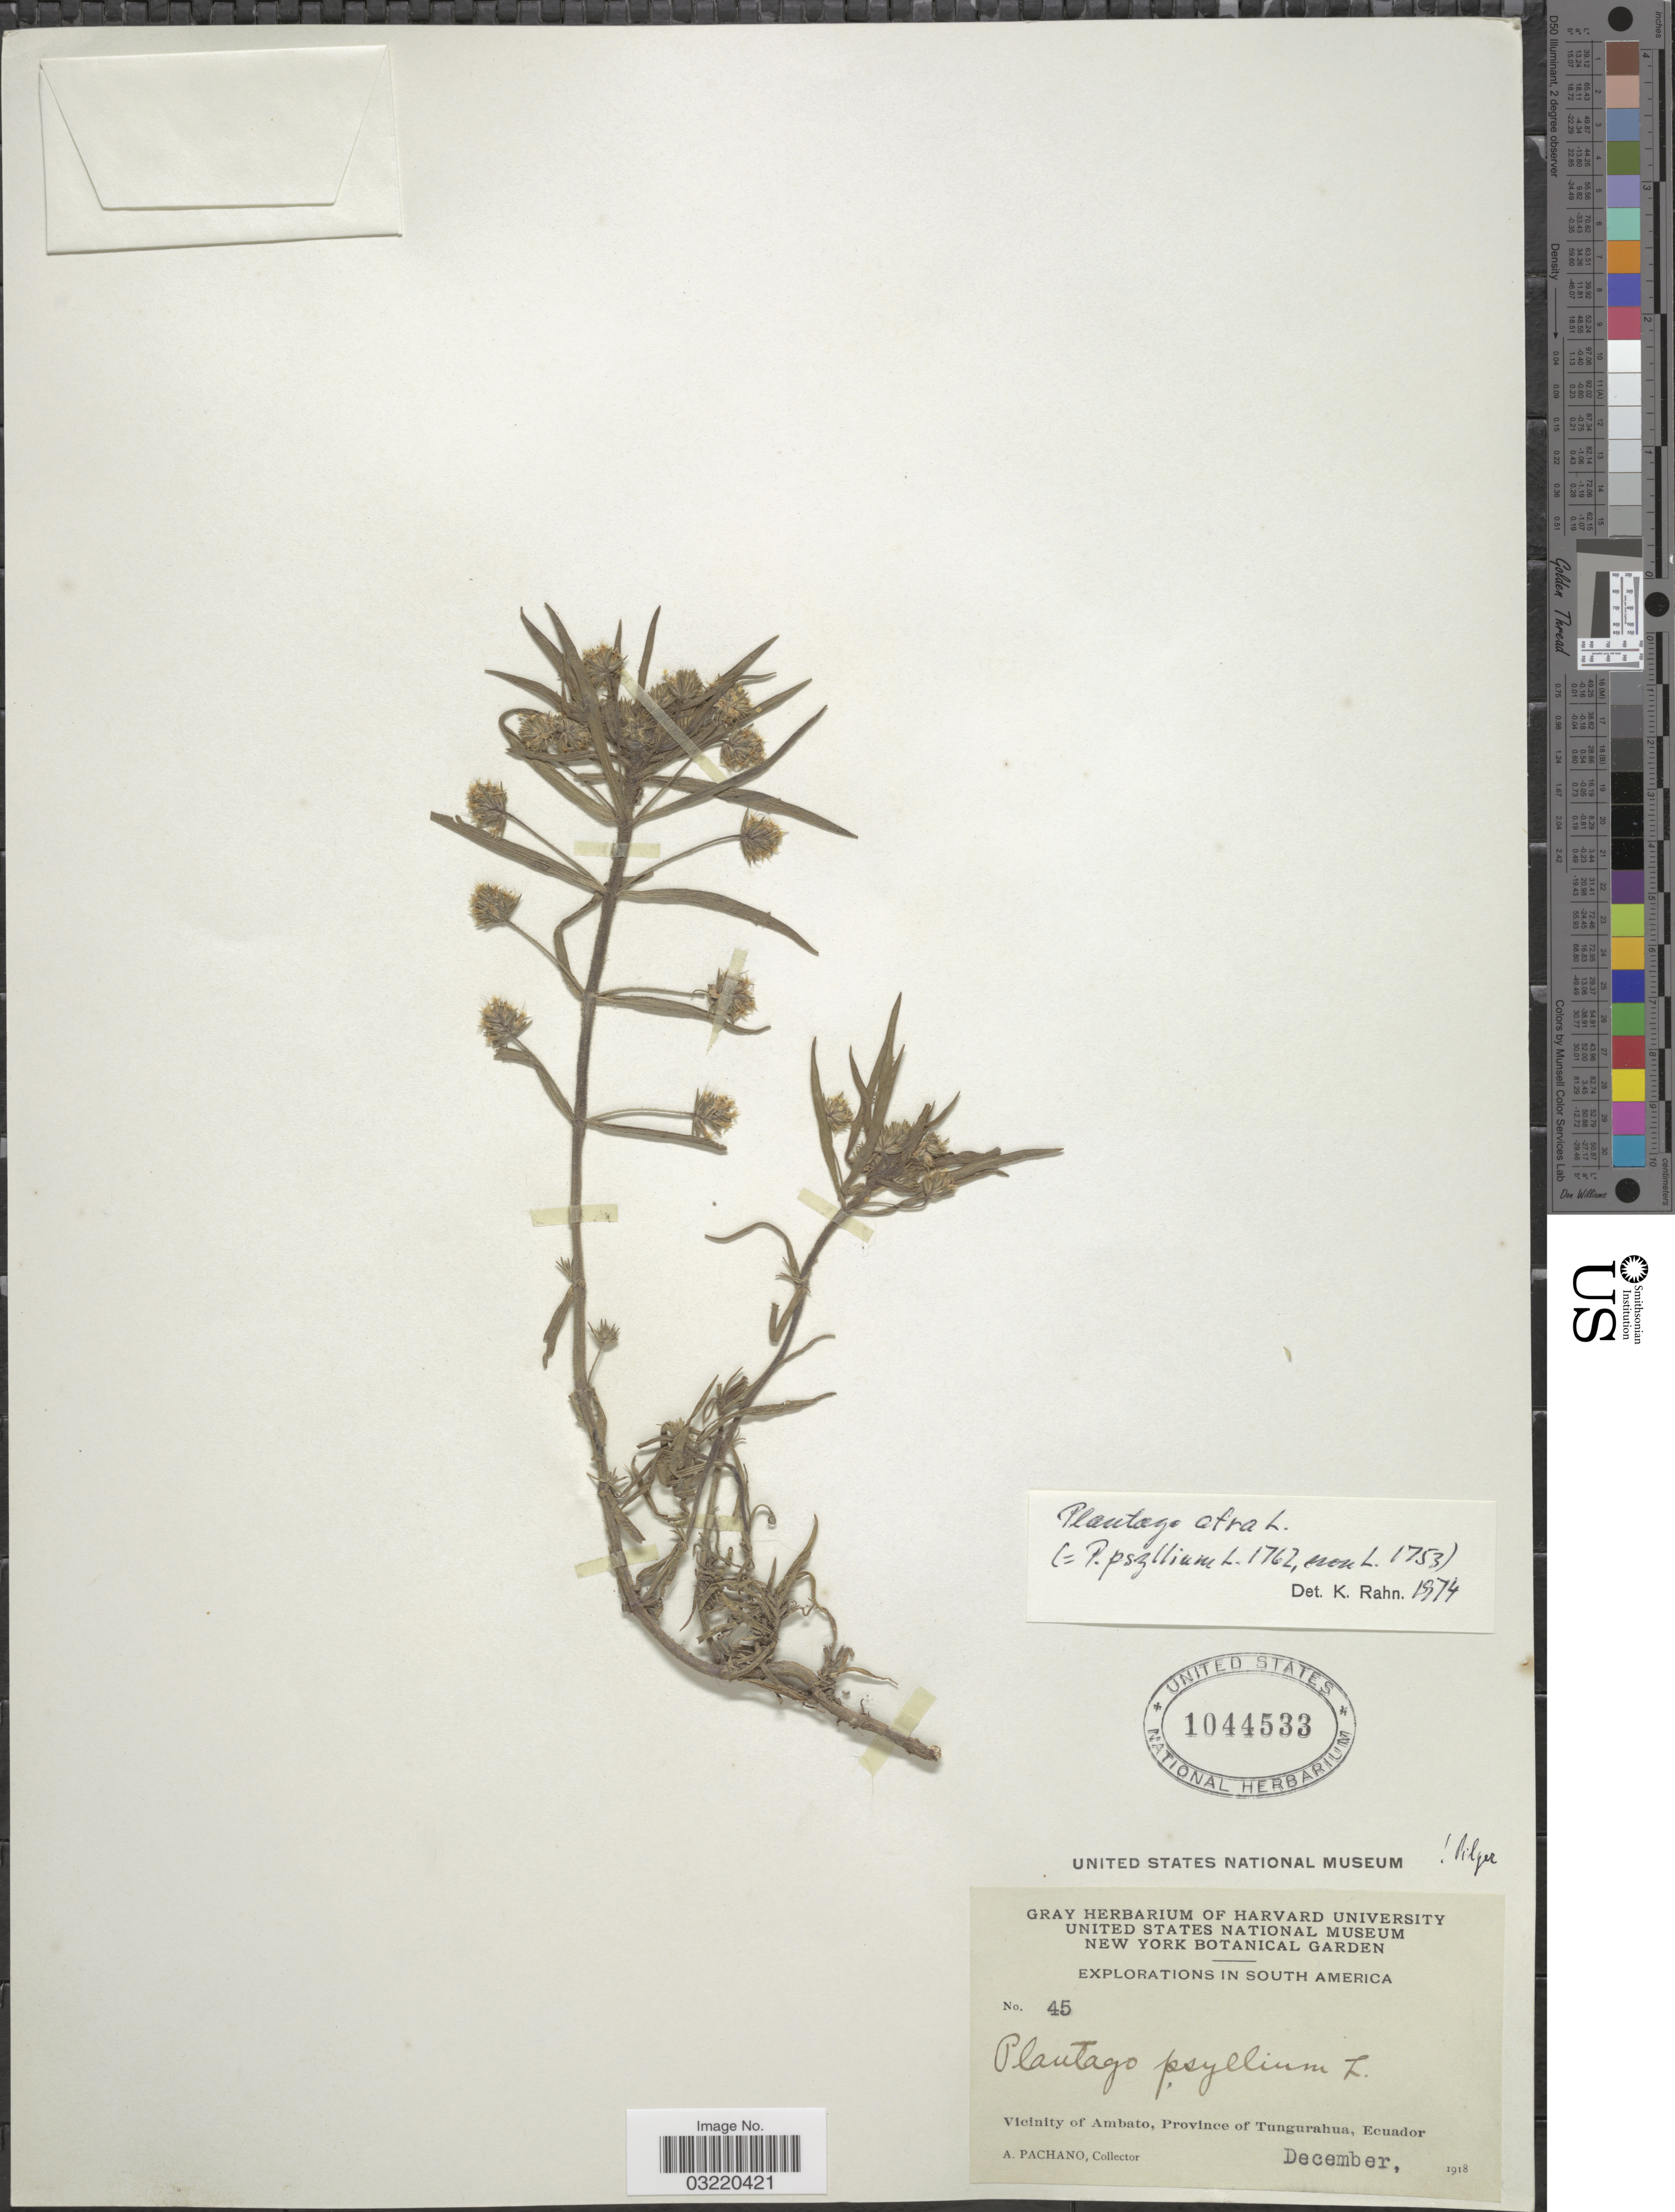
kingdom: Plantae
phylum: Tracheophyta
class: Magnoliopsida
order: Lamiales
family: Plantaginaceae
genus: Plantago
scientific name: Plantago afra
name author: L.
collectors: A. Pachano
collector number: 45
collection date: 1918-12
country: Ecuador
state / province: Tungurahua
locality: Vicinity of Ambato.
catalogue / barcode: US 1044533